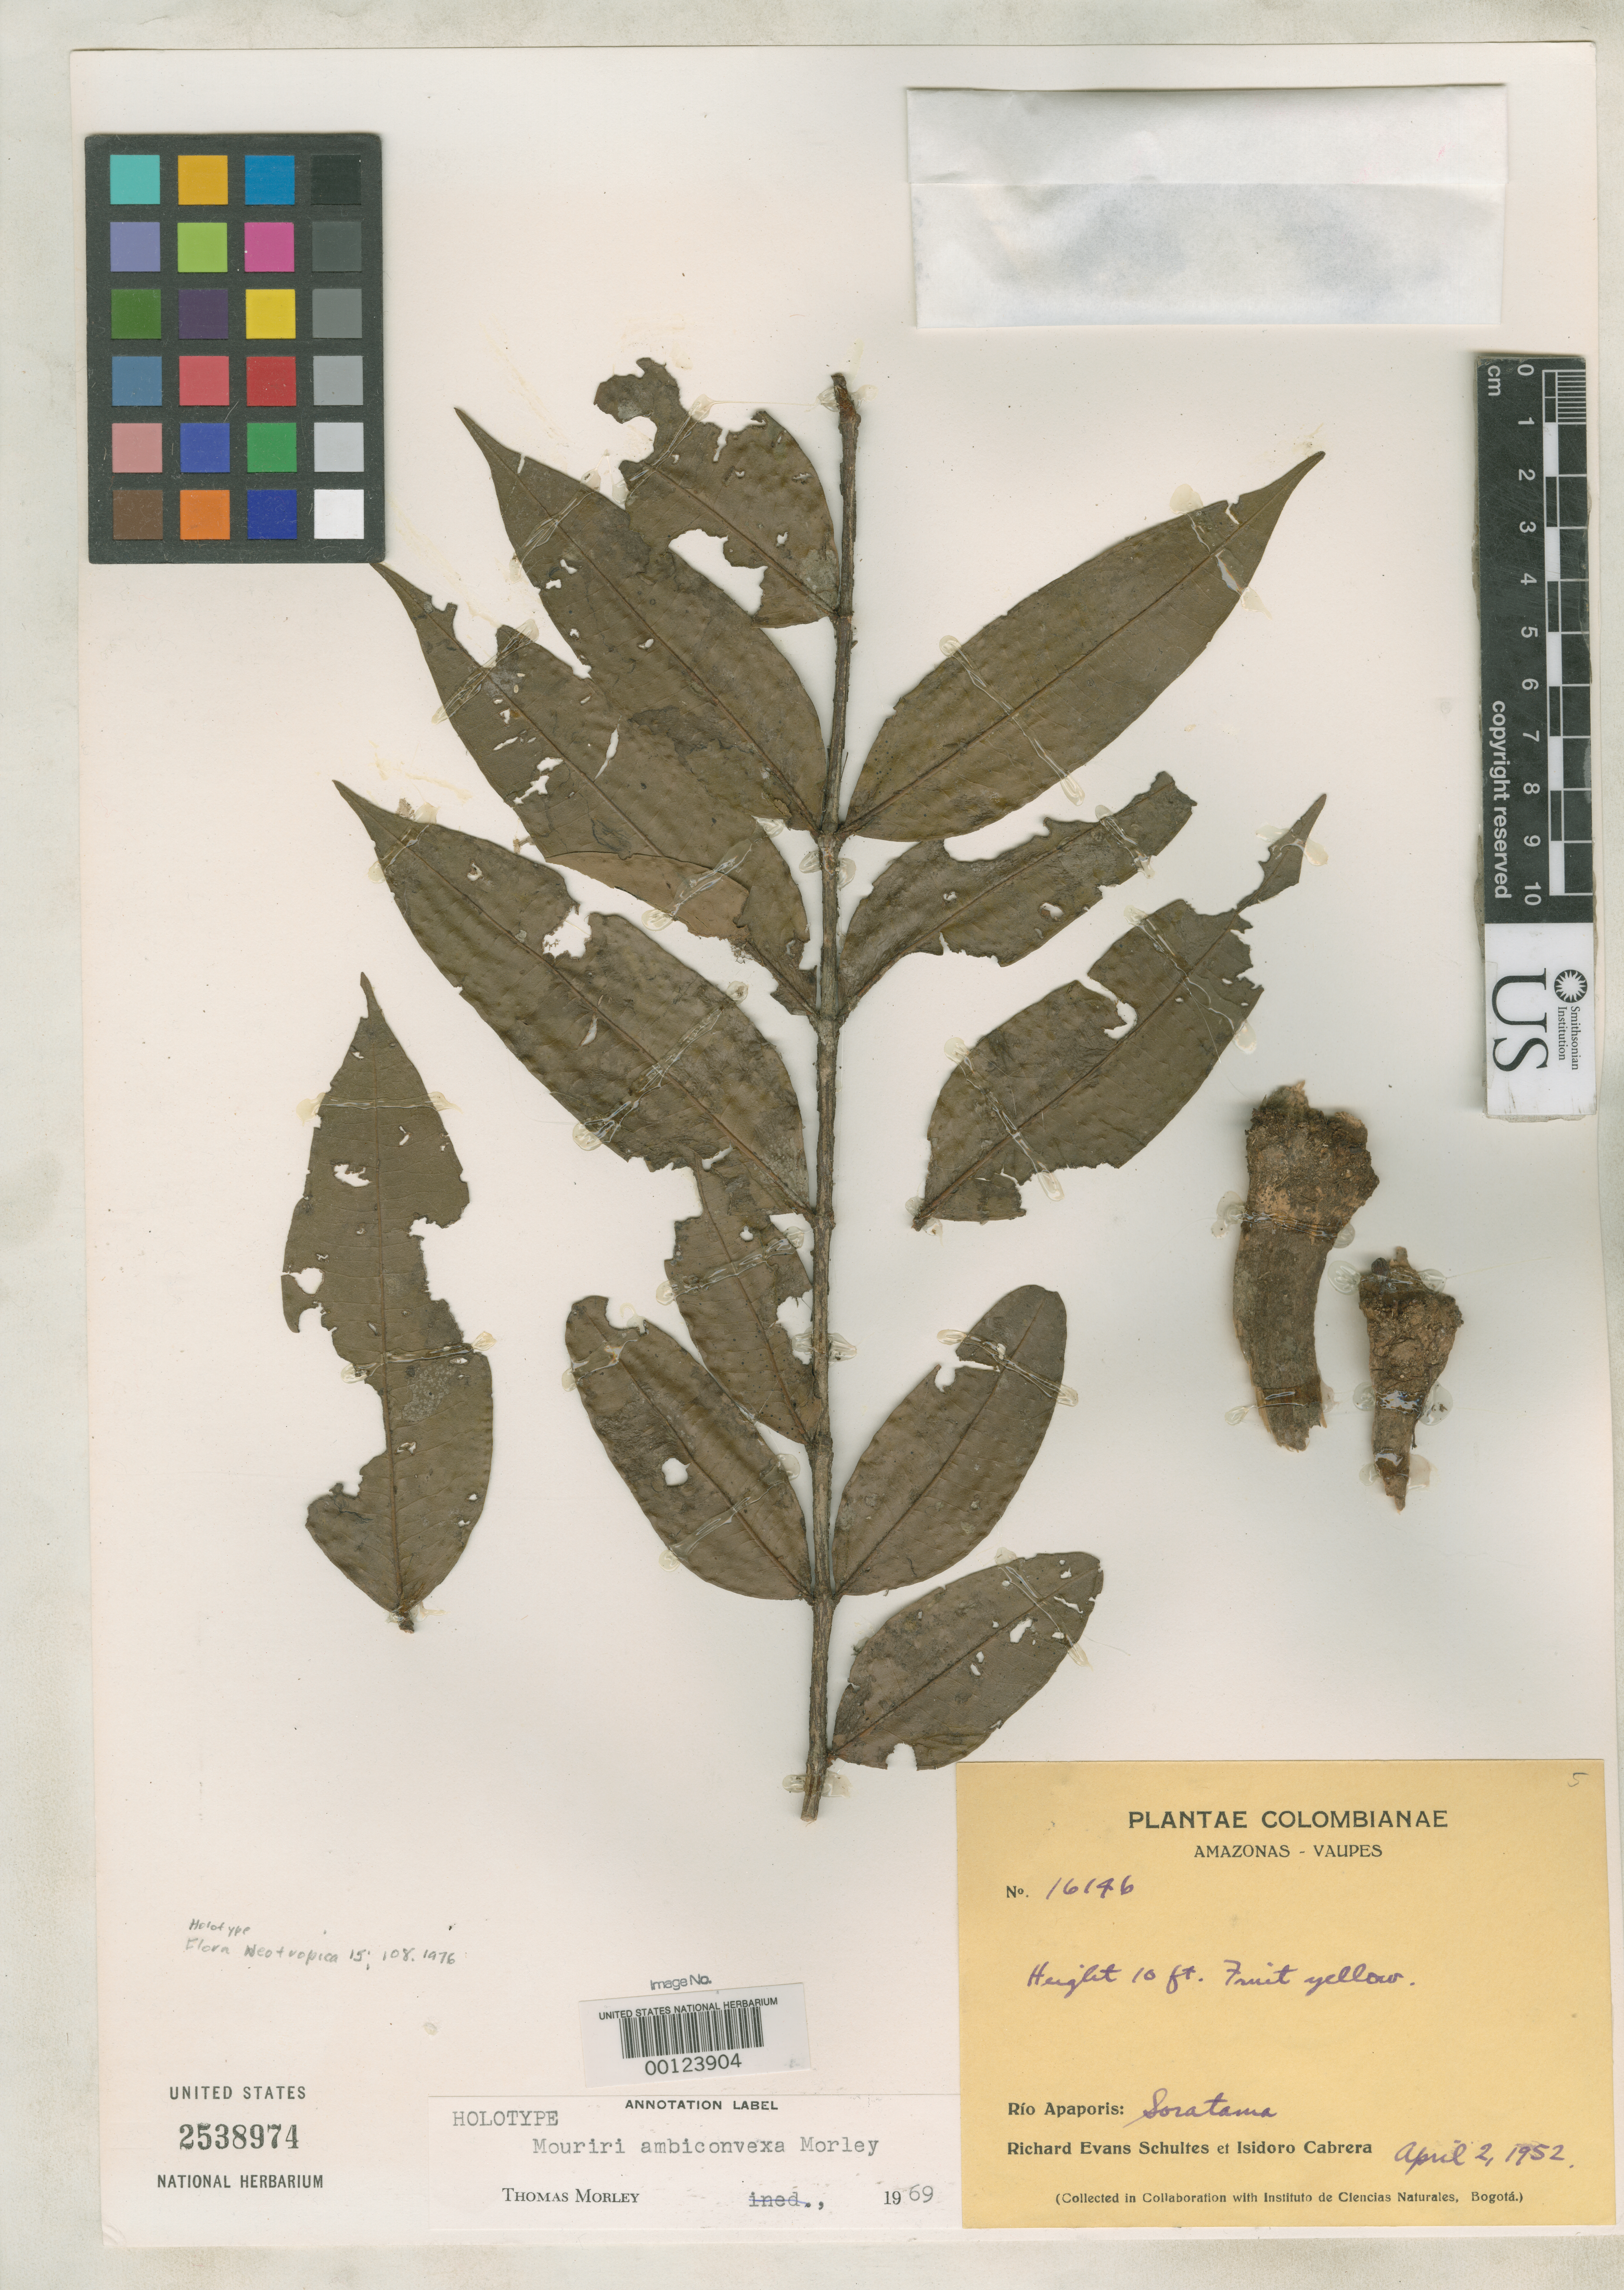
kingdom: Plantae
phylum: Tracheophyta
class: Magnoliopsida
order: Myrtales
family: Melastomataceae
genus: Mouriri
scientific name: Mouriri ambiconvexa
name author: Morley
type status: Holotype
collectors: R. E. Schultes & I. Cabrera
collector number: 16146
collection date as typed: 02 Apr 1952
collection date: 1952-04-02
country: Colombia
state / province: Amazônas / Vaupés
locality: Rio Apaporis, Soratama.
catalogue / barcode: US 2538974